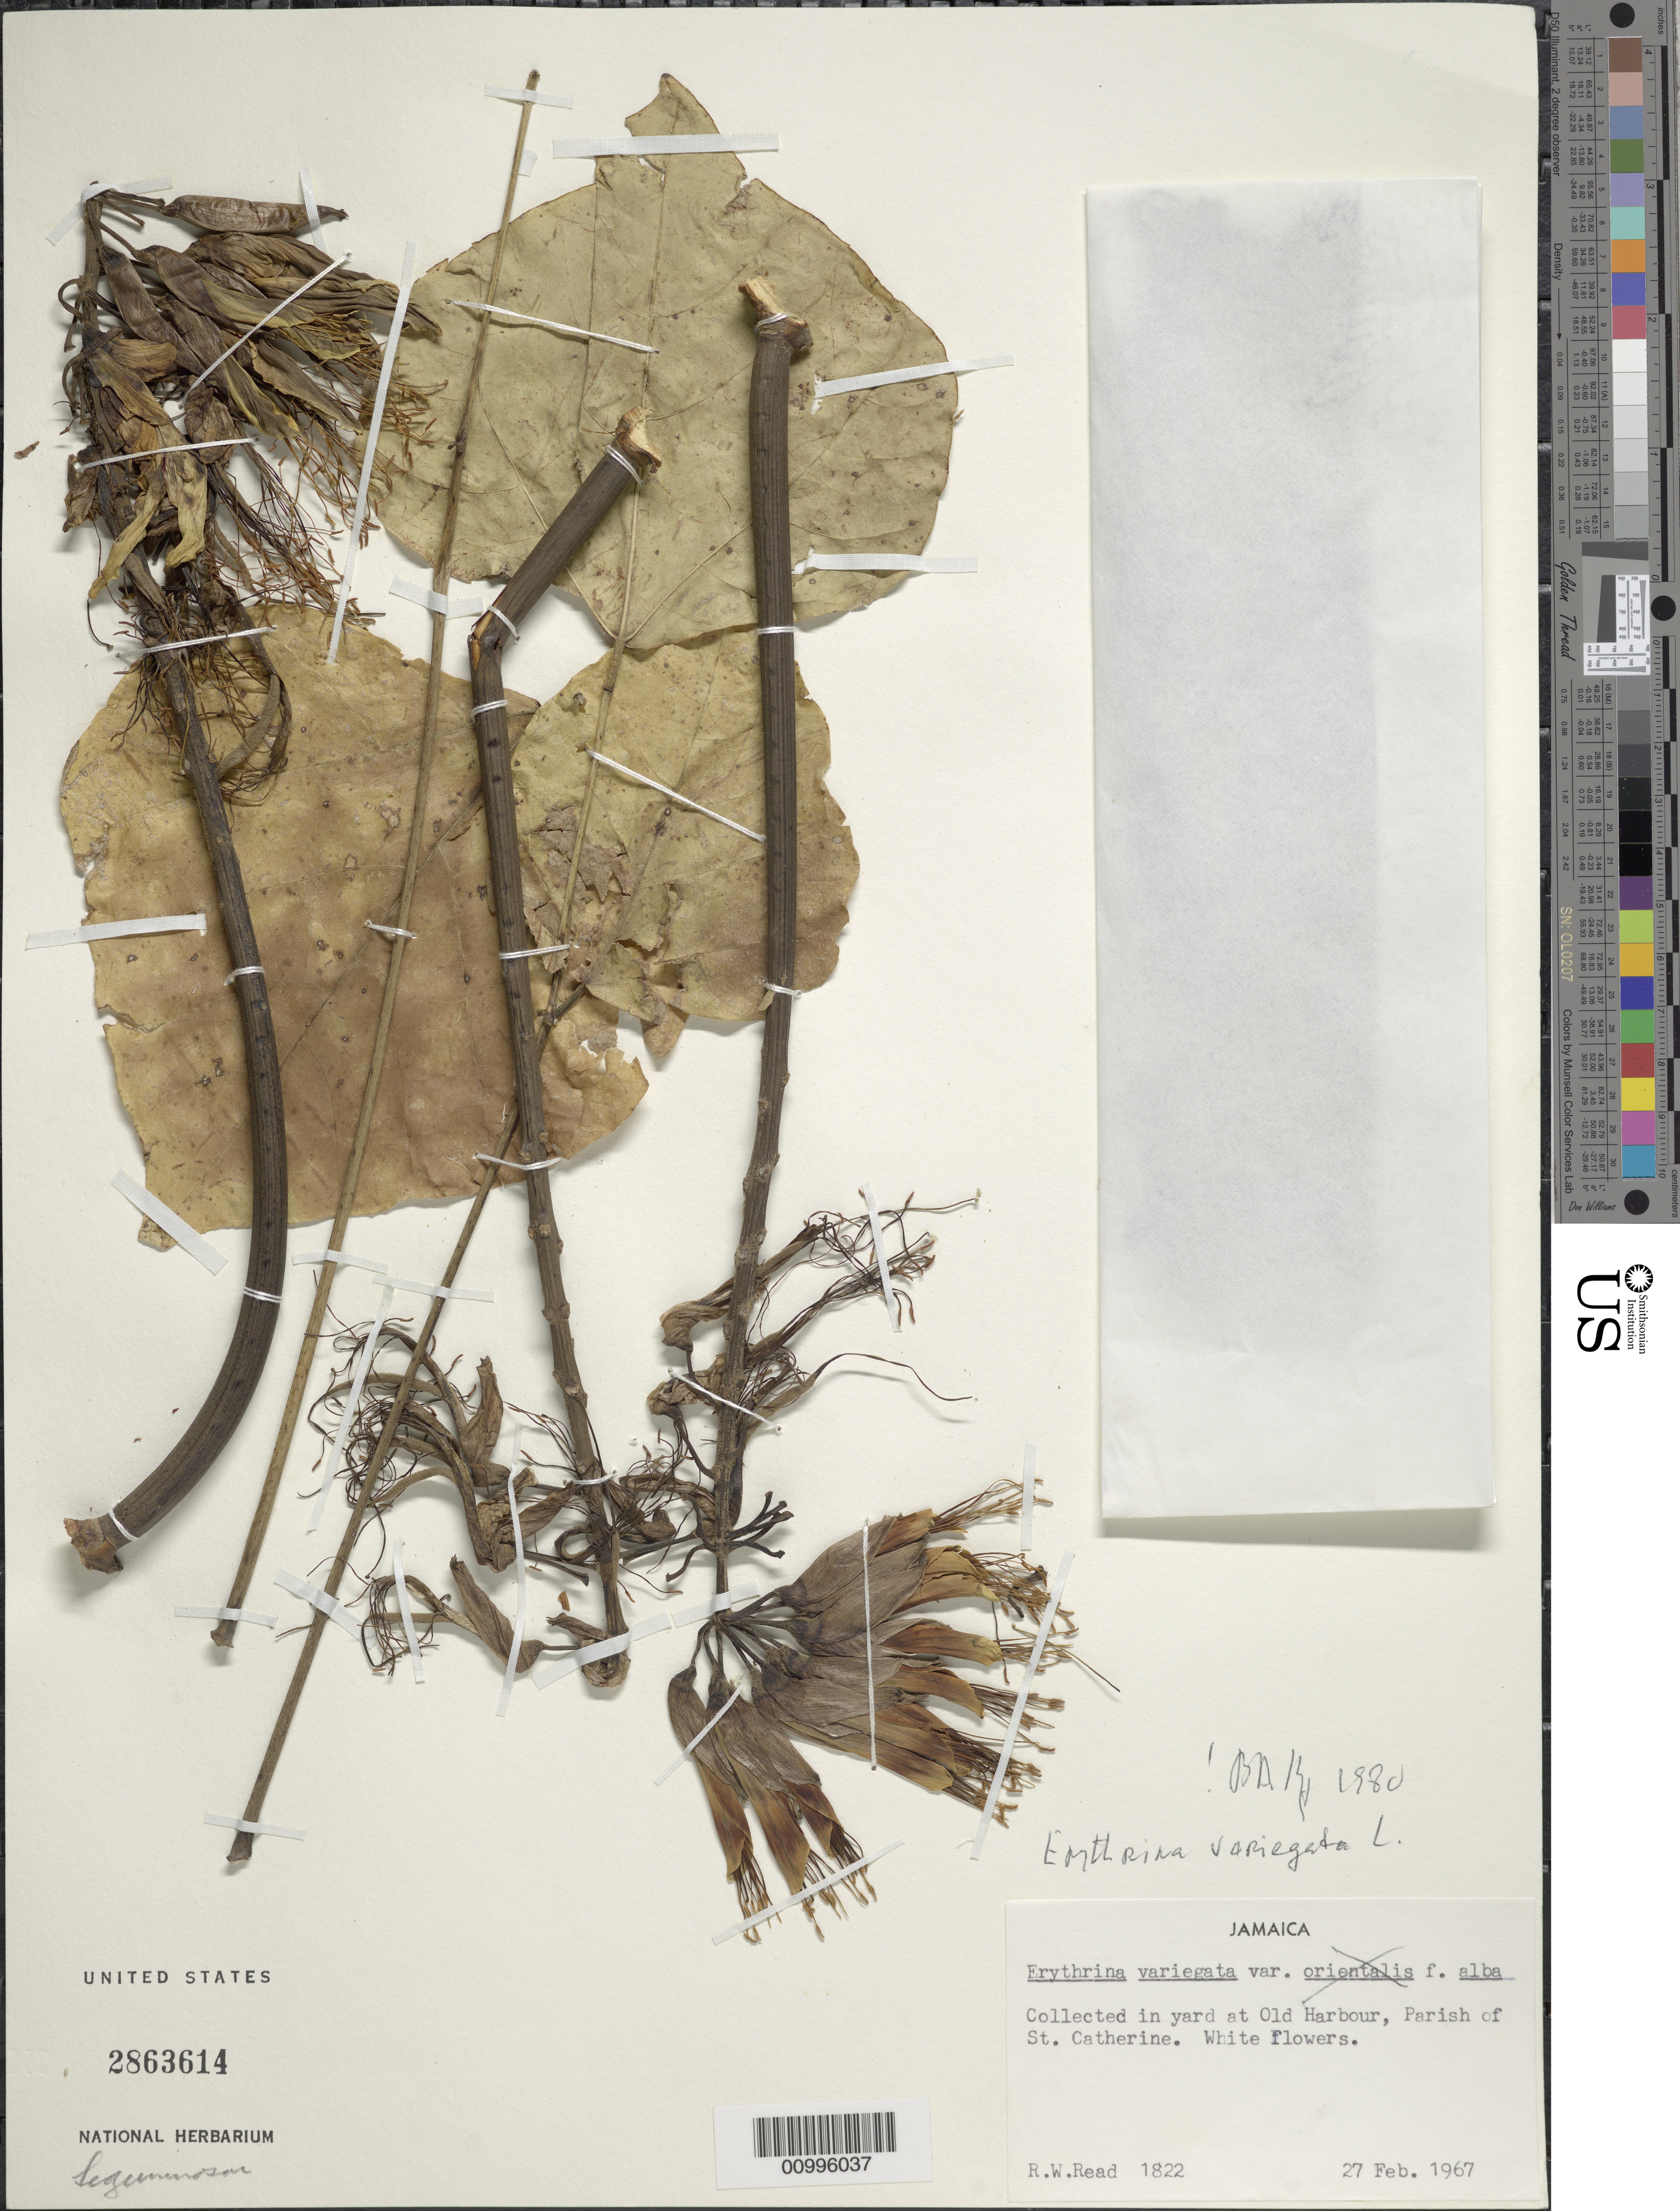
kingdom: Plantae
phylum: Tracheophyta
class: Magnoliopsida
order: Fabales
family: Fabaceae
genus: Erythrina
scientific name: Erythrina variegata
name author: L.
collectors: R. W. Read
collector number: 1822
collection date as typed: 27 Feb 1967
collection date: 1967-02-27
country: Jamaica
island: Jamaica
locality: Collected in yard at Old Harbour, Parish of St. Catherine. White flowers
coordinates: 0 N, 0 E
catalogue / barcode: US 2863614